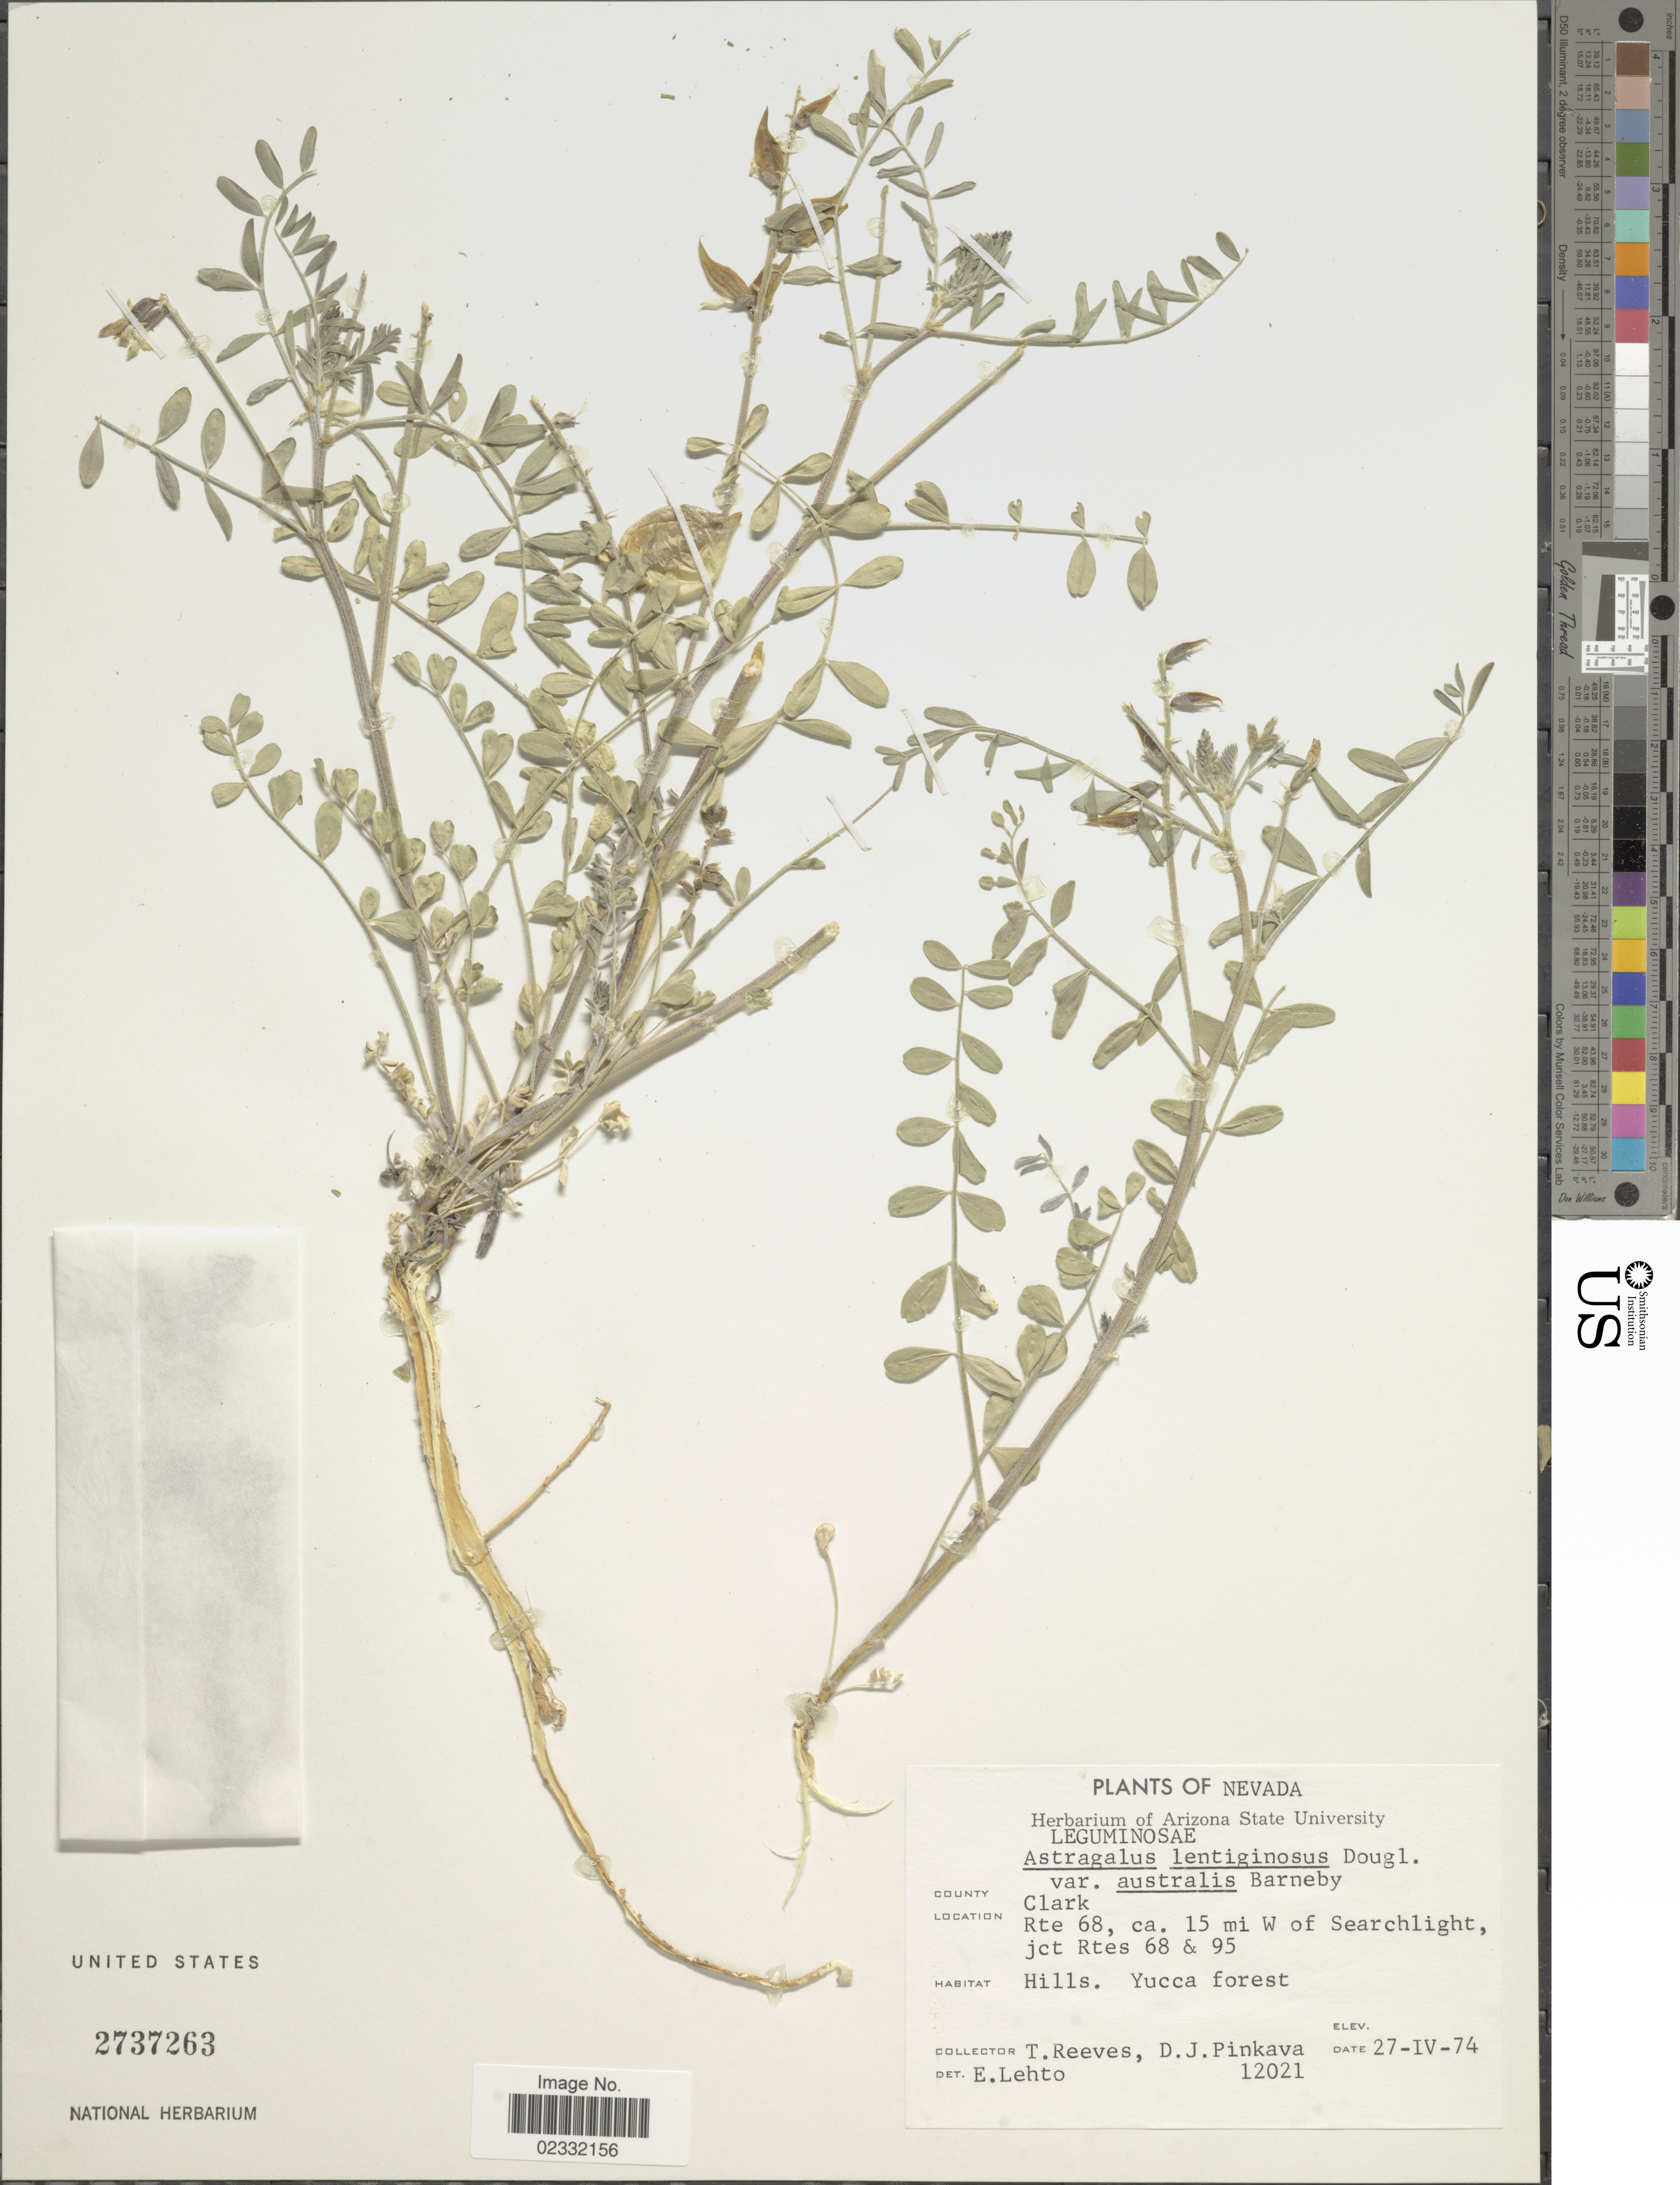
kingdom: Plantae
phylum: Tracheophyta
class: Magnoliopsida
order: Fabales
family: Fabaceae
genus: Astragalus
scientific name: Astragalus lentiginosus var. australis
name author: Barneby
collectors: T. Reeves & D. J. Pinkava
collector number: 12021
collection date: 1974-04-27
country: United States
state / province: Nevada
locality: County Clark, Rte 68, ca 15 mi W of Searchlight, jct Rtes 68 & 95, Hills. Yucca forest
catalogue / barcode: US 2737263